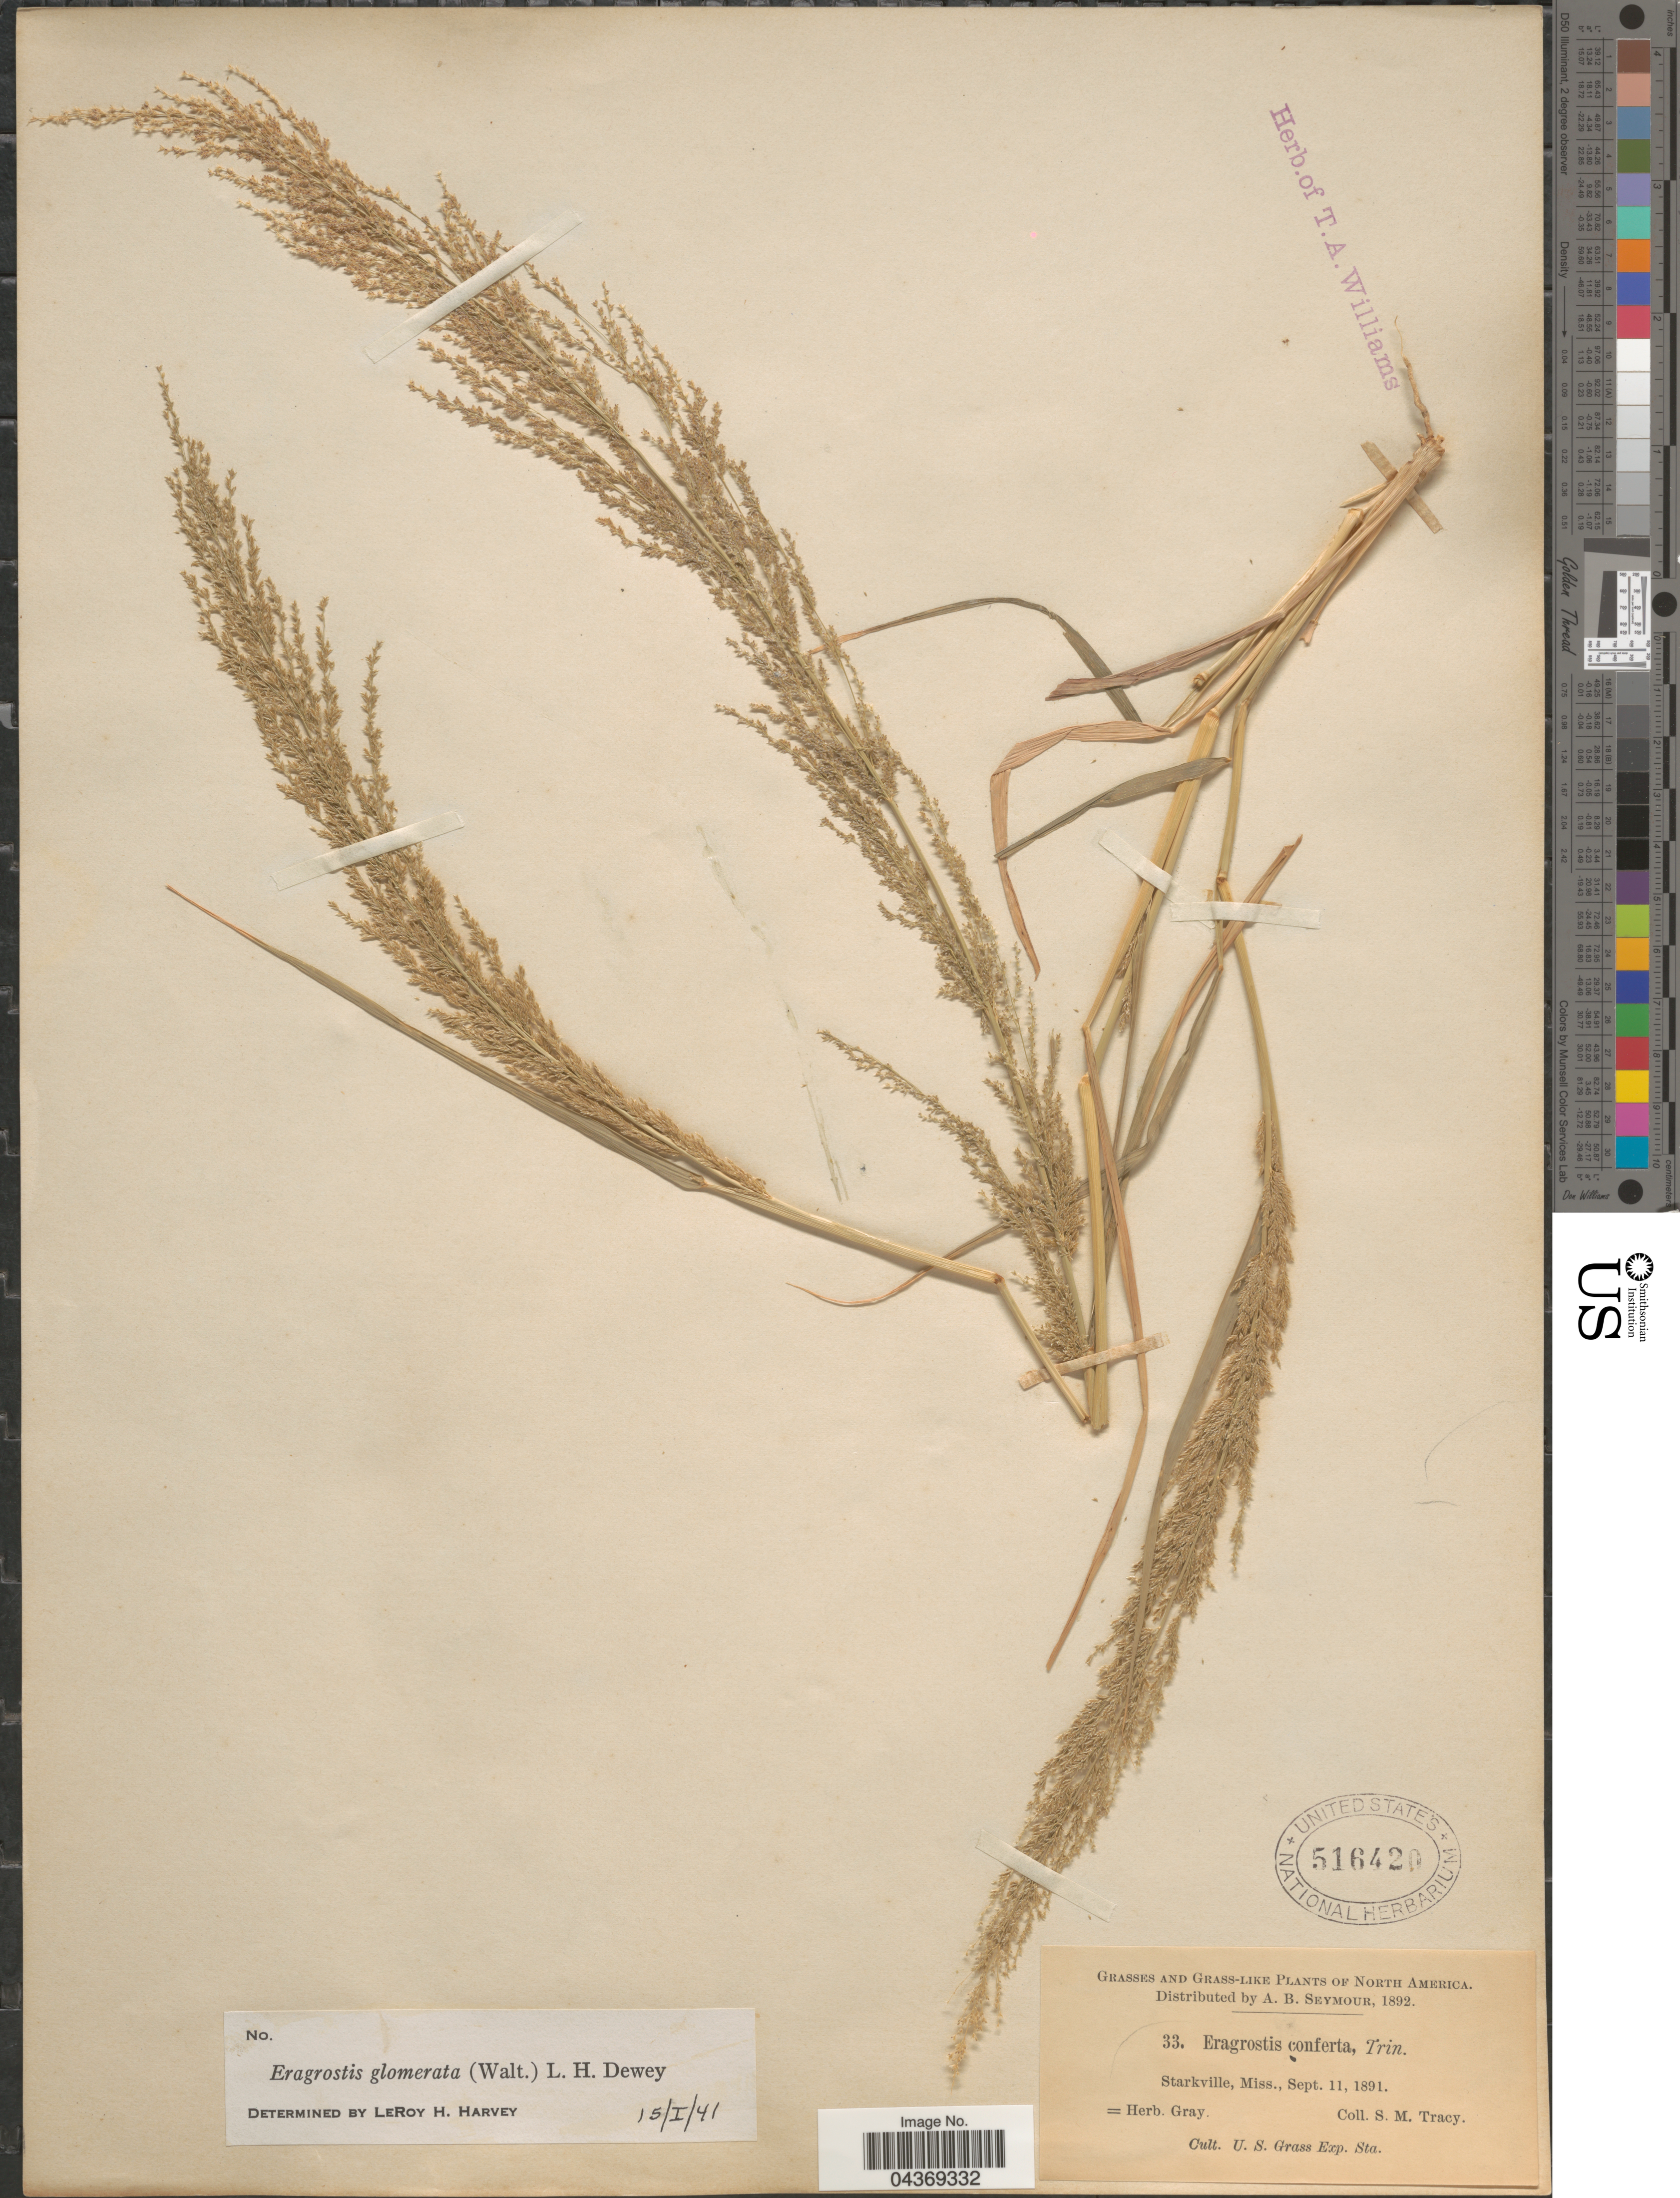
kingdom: Plantae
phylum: Tracheophyta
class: Liliopsida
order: Poales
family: Poaceae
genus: Eragrostis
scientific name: Eragrostis japonica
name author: (Thunb.) Trin.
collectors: S. M. Tracy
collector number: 33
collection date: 1891-09-11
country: United States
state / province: Mississippi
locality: Starkville. Cut. U.S. Grass Exp. Sta.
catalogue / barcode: US 516420